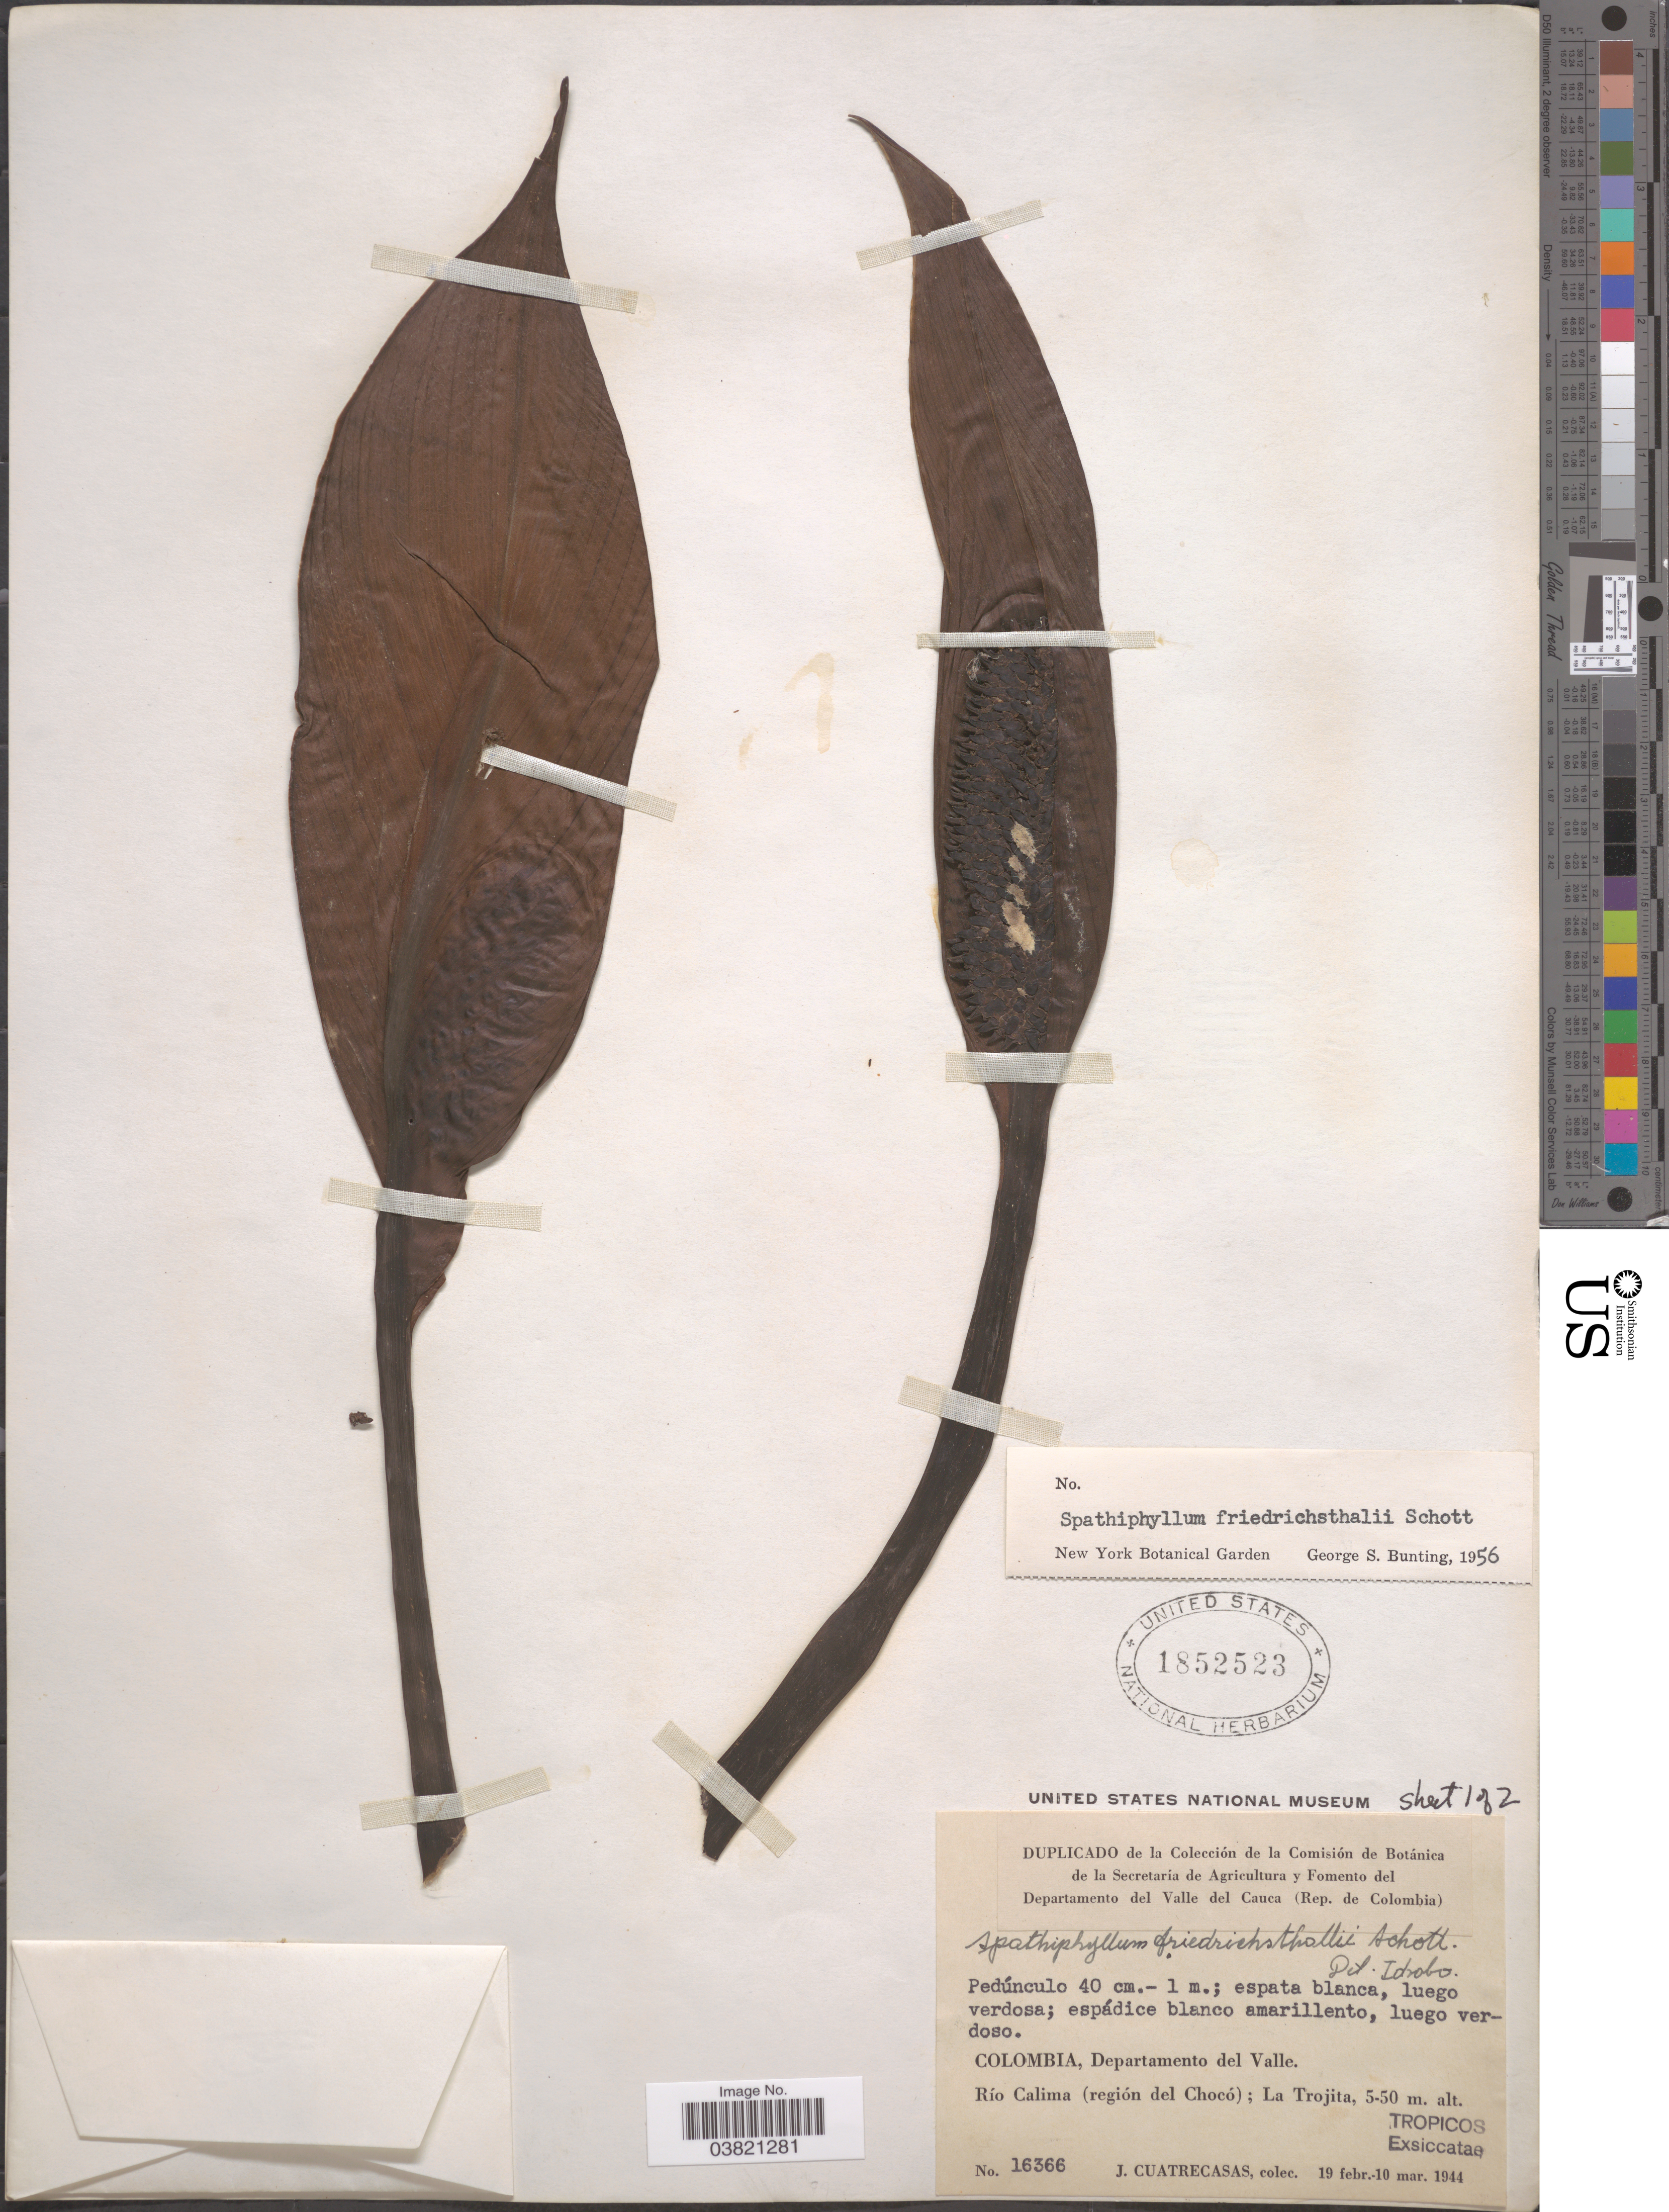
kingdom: Plantae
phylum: Tracheophyta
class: Liliopsida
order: Alismatales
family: Araceae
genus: Spathiphyllum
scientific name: Spathiphyllum friedrichsthalii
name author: Schott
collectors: J. Cuatrecasas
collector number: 16366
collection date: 1944-02-19/1944-03-10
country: Colombia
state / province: Valle del Cauca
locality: Departamento del Valle. Río Calima (región del Chocó); La Trojita.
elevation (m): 5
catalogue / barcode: US 1852523